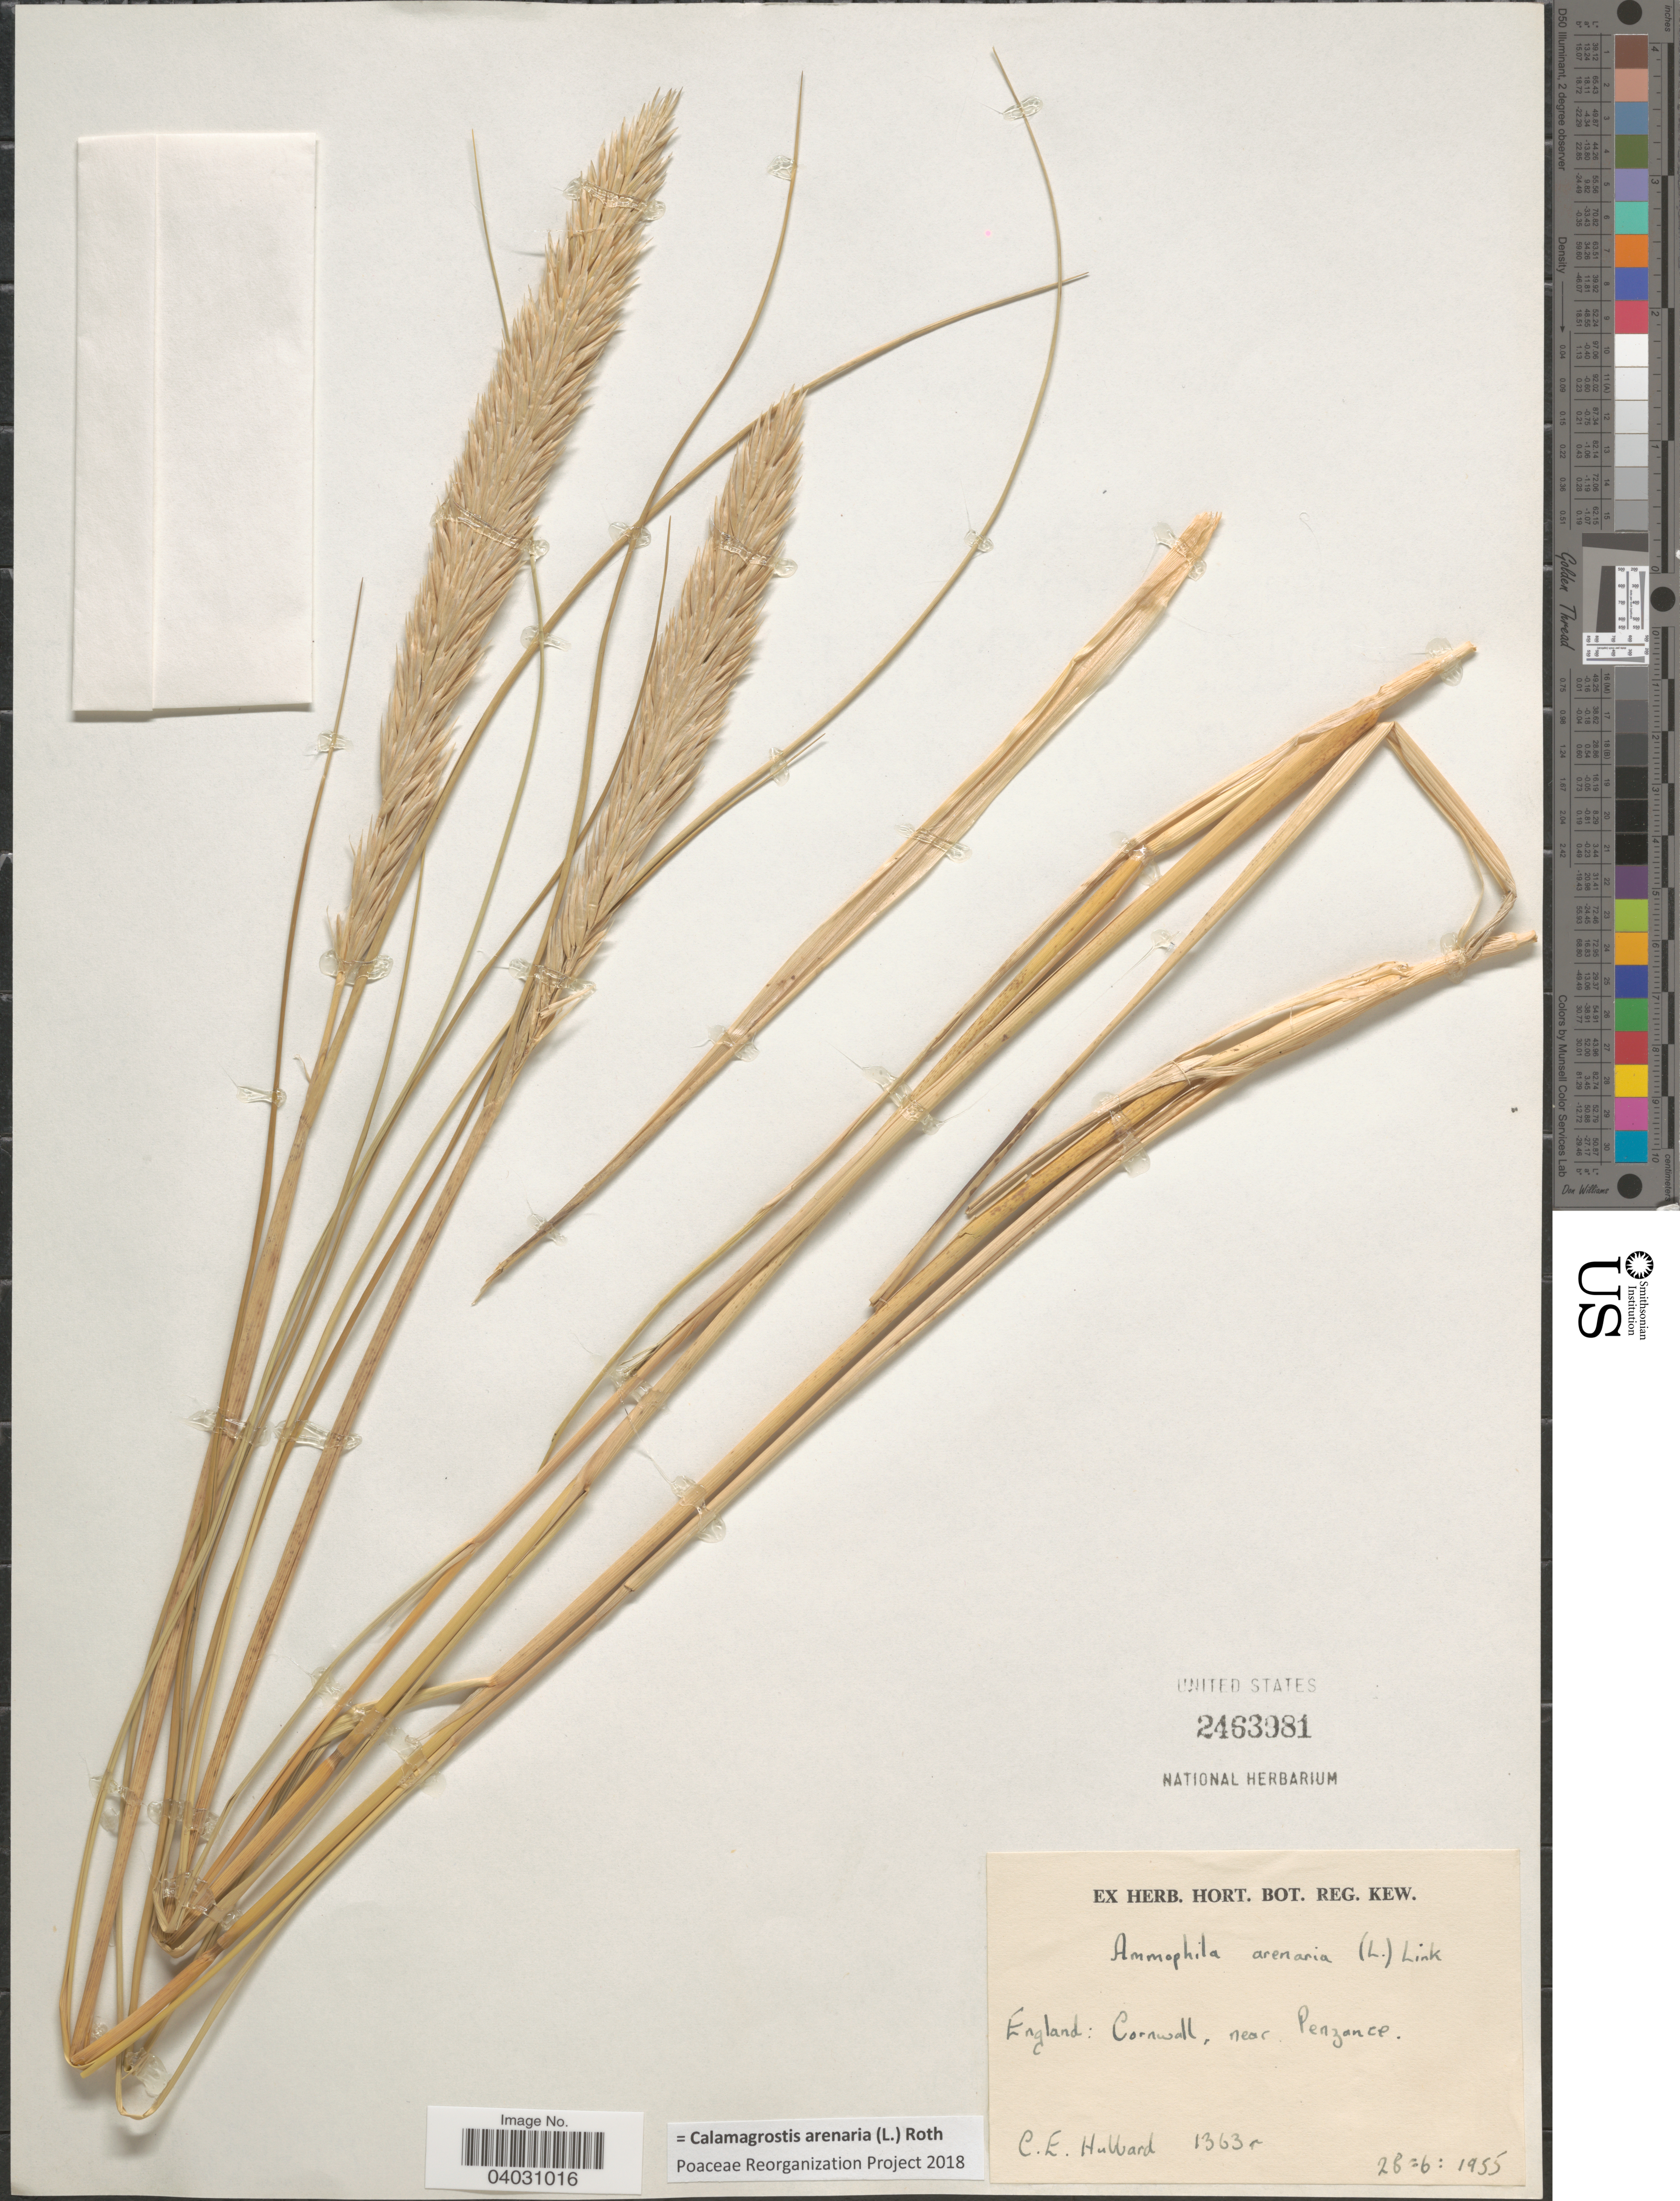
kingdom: Plantae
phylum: Tracheophyta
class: Liliopsida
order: Poales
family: Poaceae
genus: Calamagrostis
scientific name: Calamagrostis arenaria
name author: (L.) Roth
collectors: C. E. Hubbard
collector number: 13639*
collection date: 1955-06-28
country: United Kingdom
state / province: England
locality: Cornwall, near Penzance.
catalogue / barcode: US 2463981